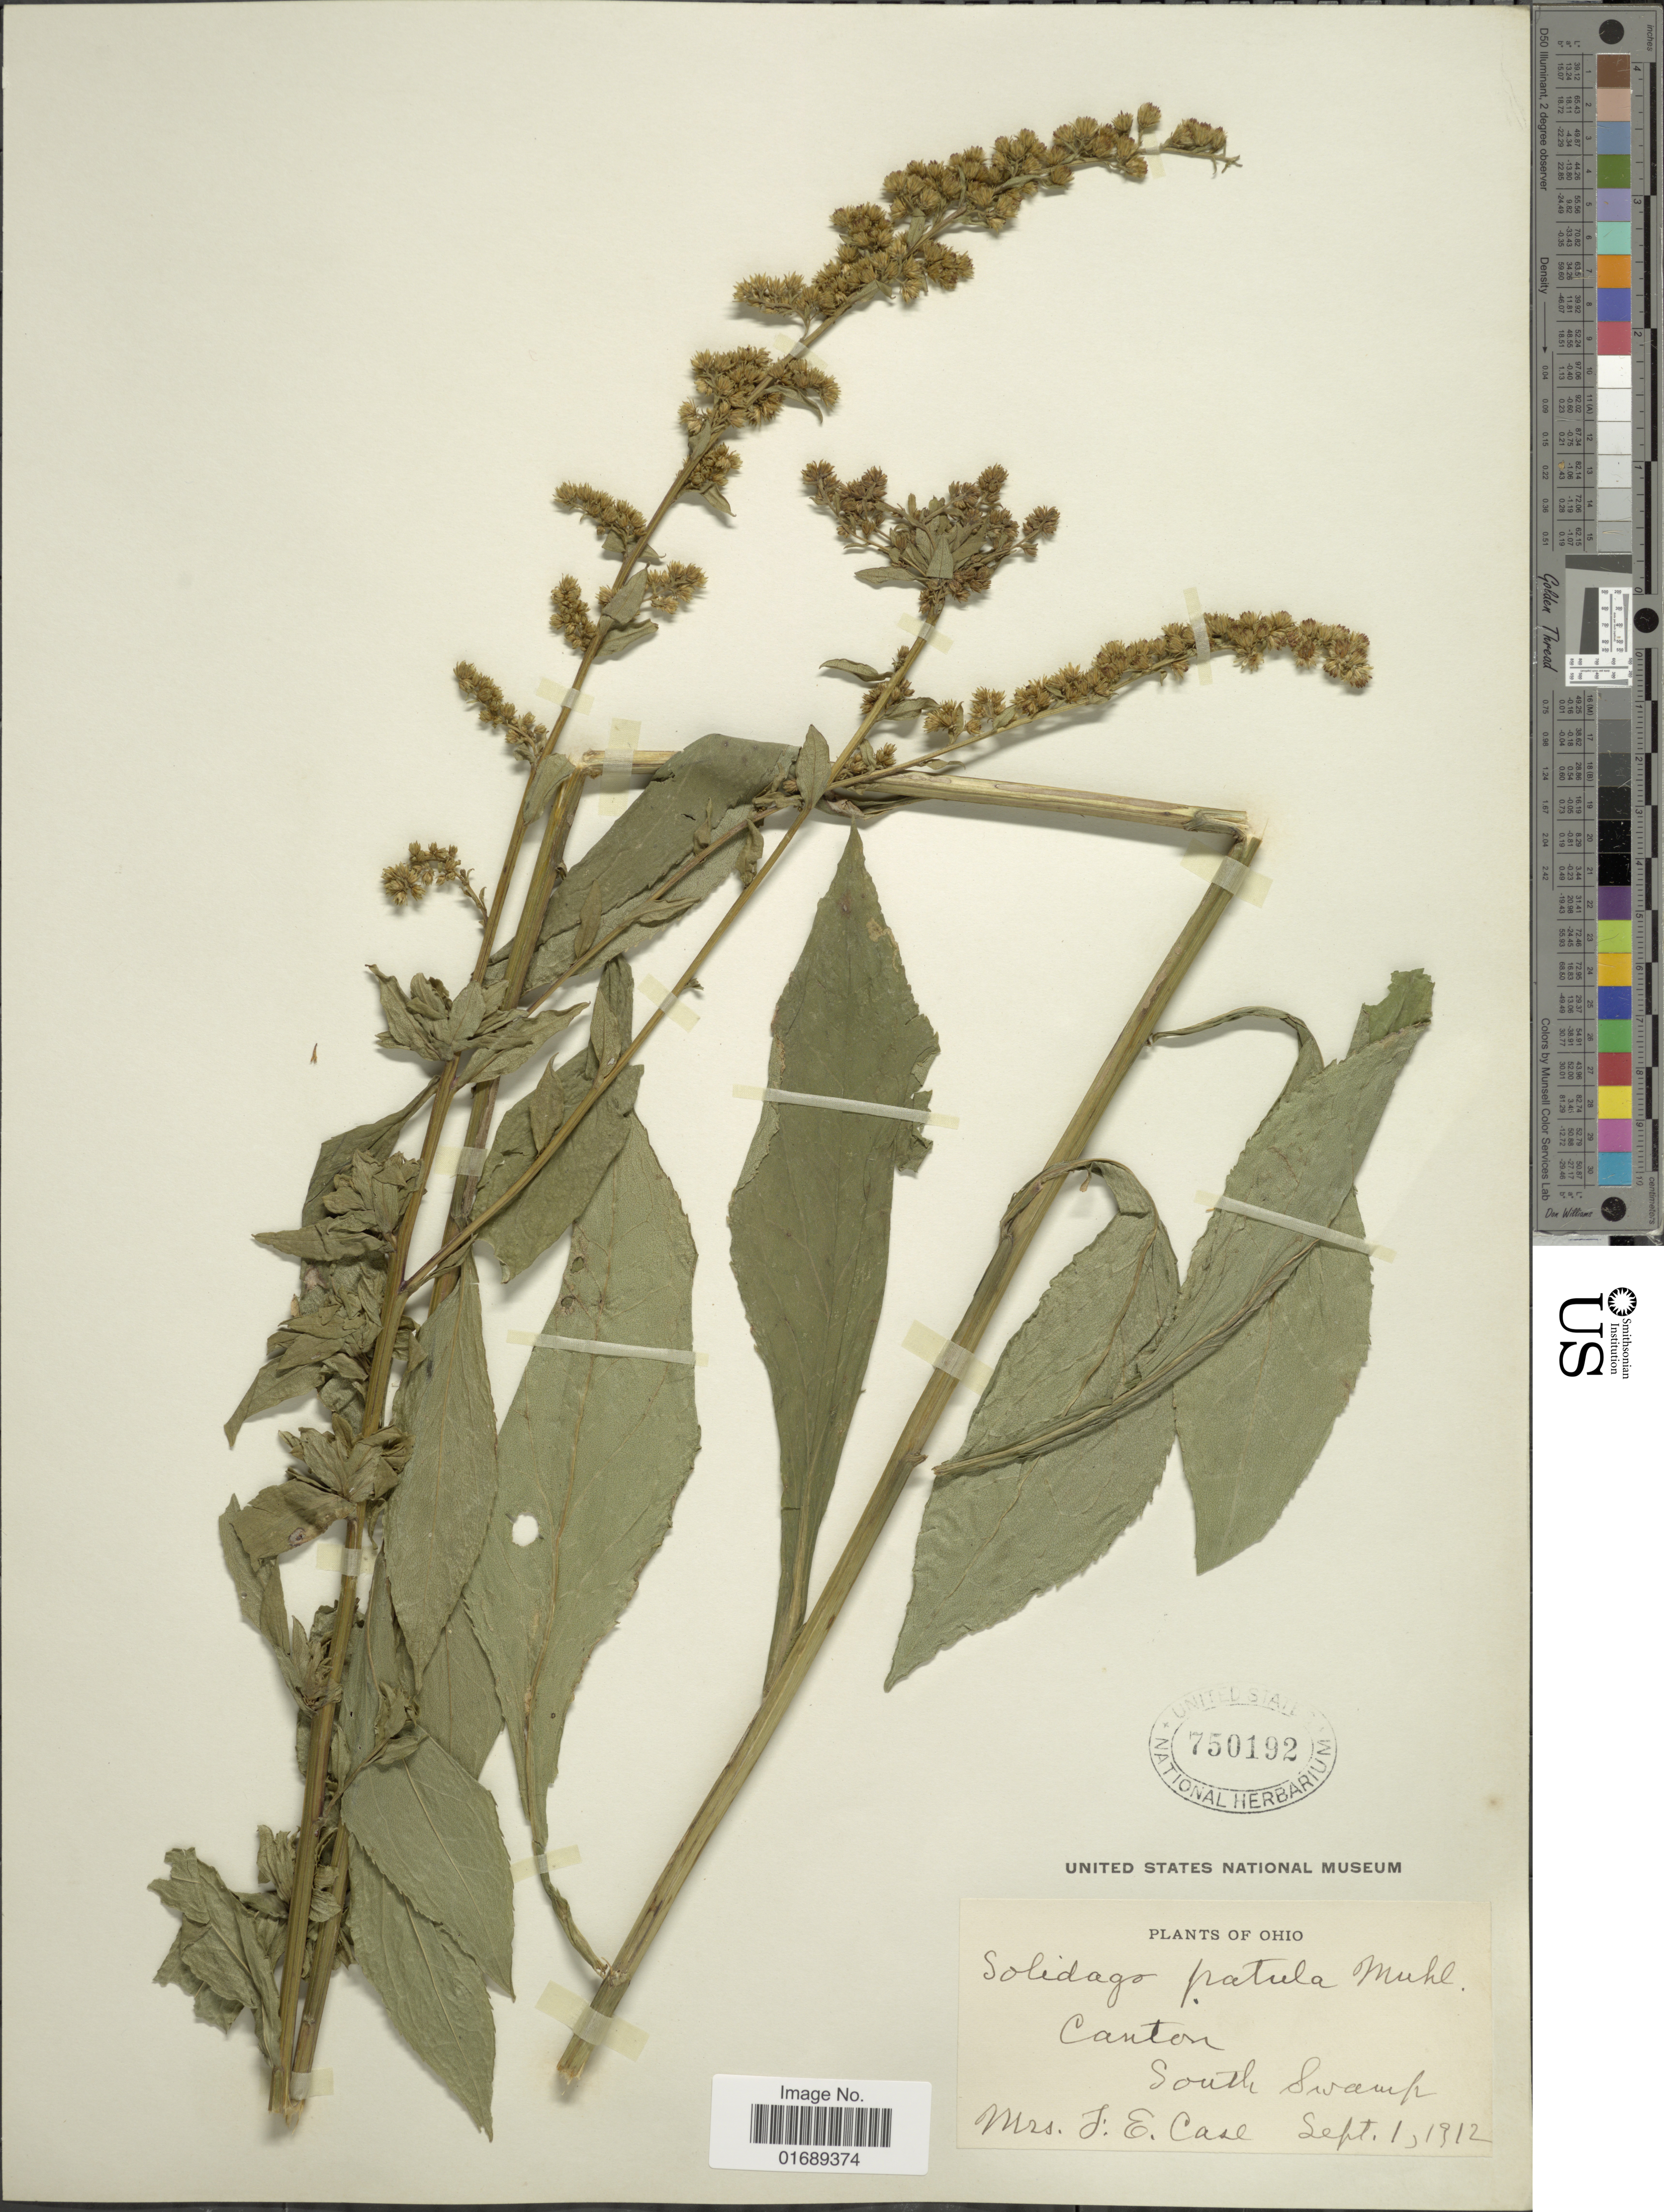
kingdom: Plantae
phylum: Tracheophyta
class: Magnoliopsida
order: Asterales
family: Asteraceae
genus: Solidago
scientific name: Solidago patula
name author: Muhl. ex Willd.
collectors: J. Case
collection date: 1912-09-01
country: United States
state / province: Ohio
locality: Canton, South Swamp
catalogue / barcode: US 750192